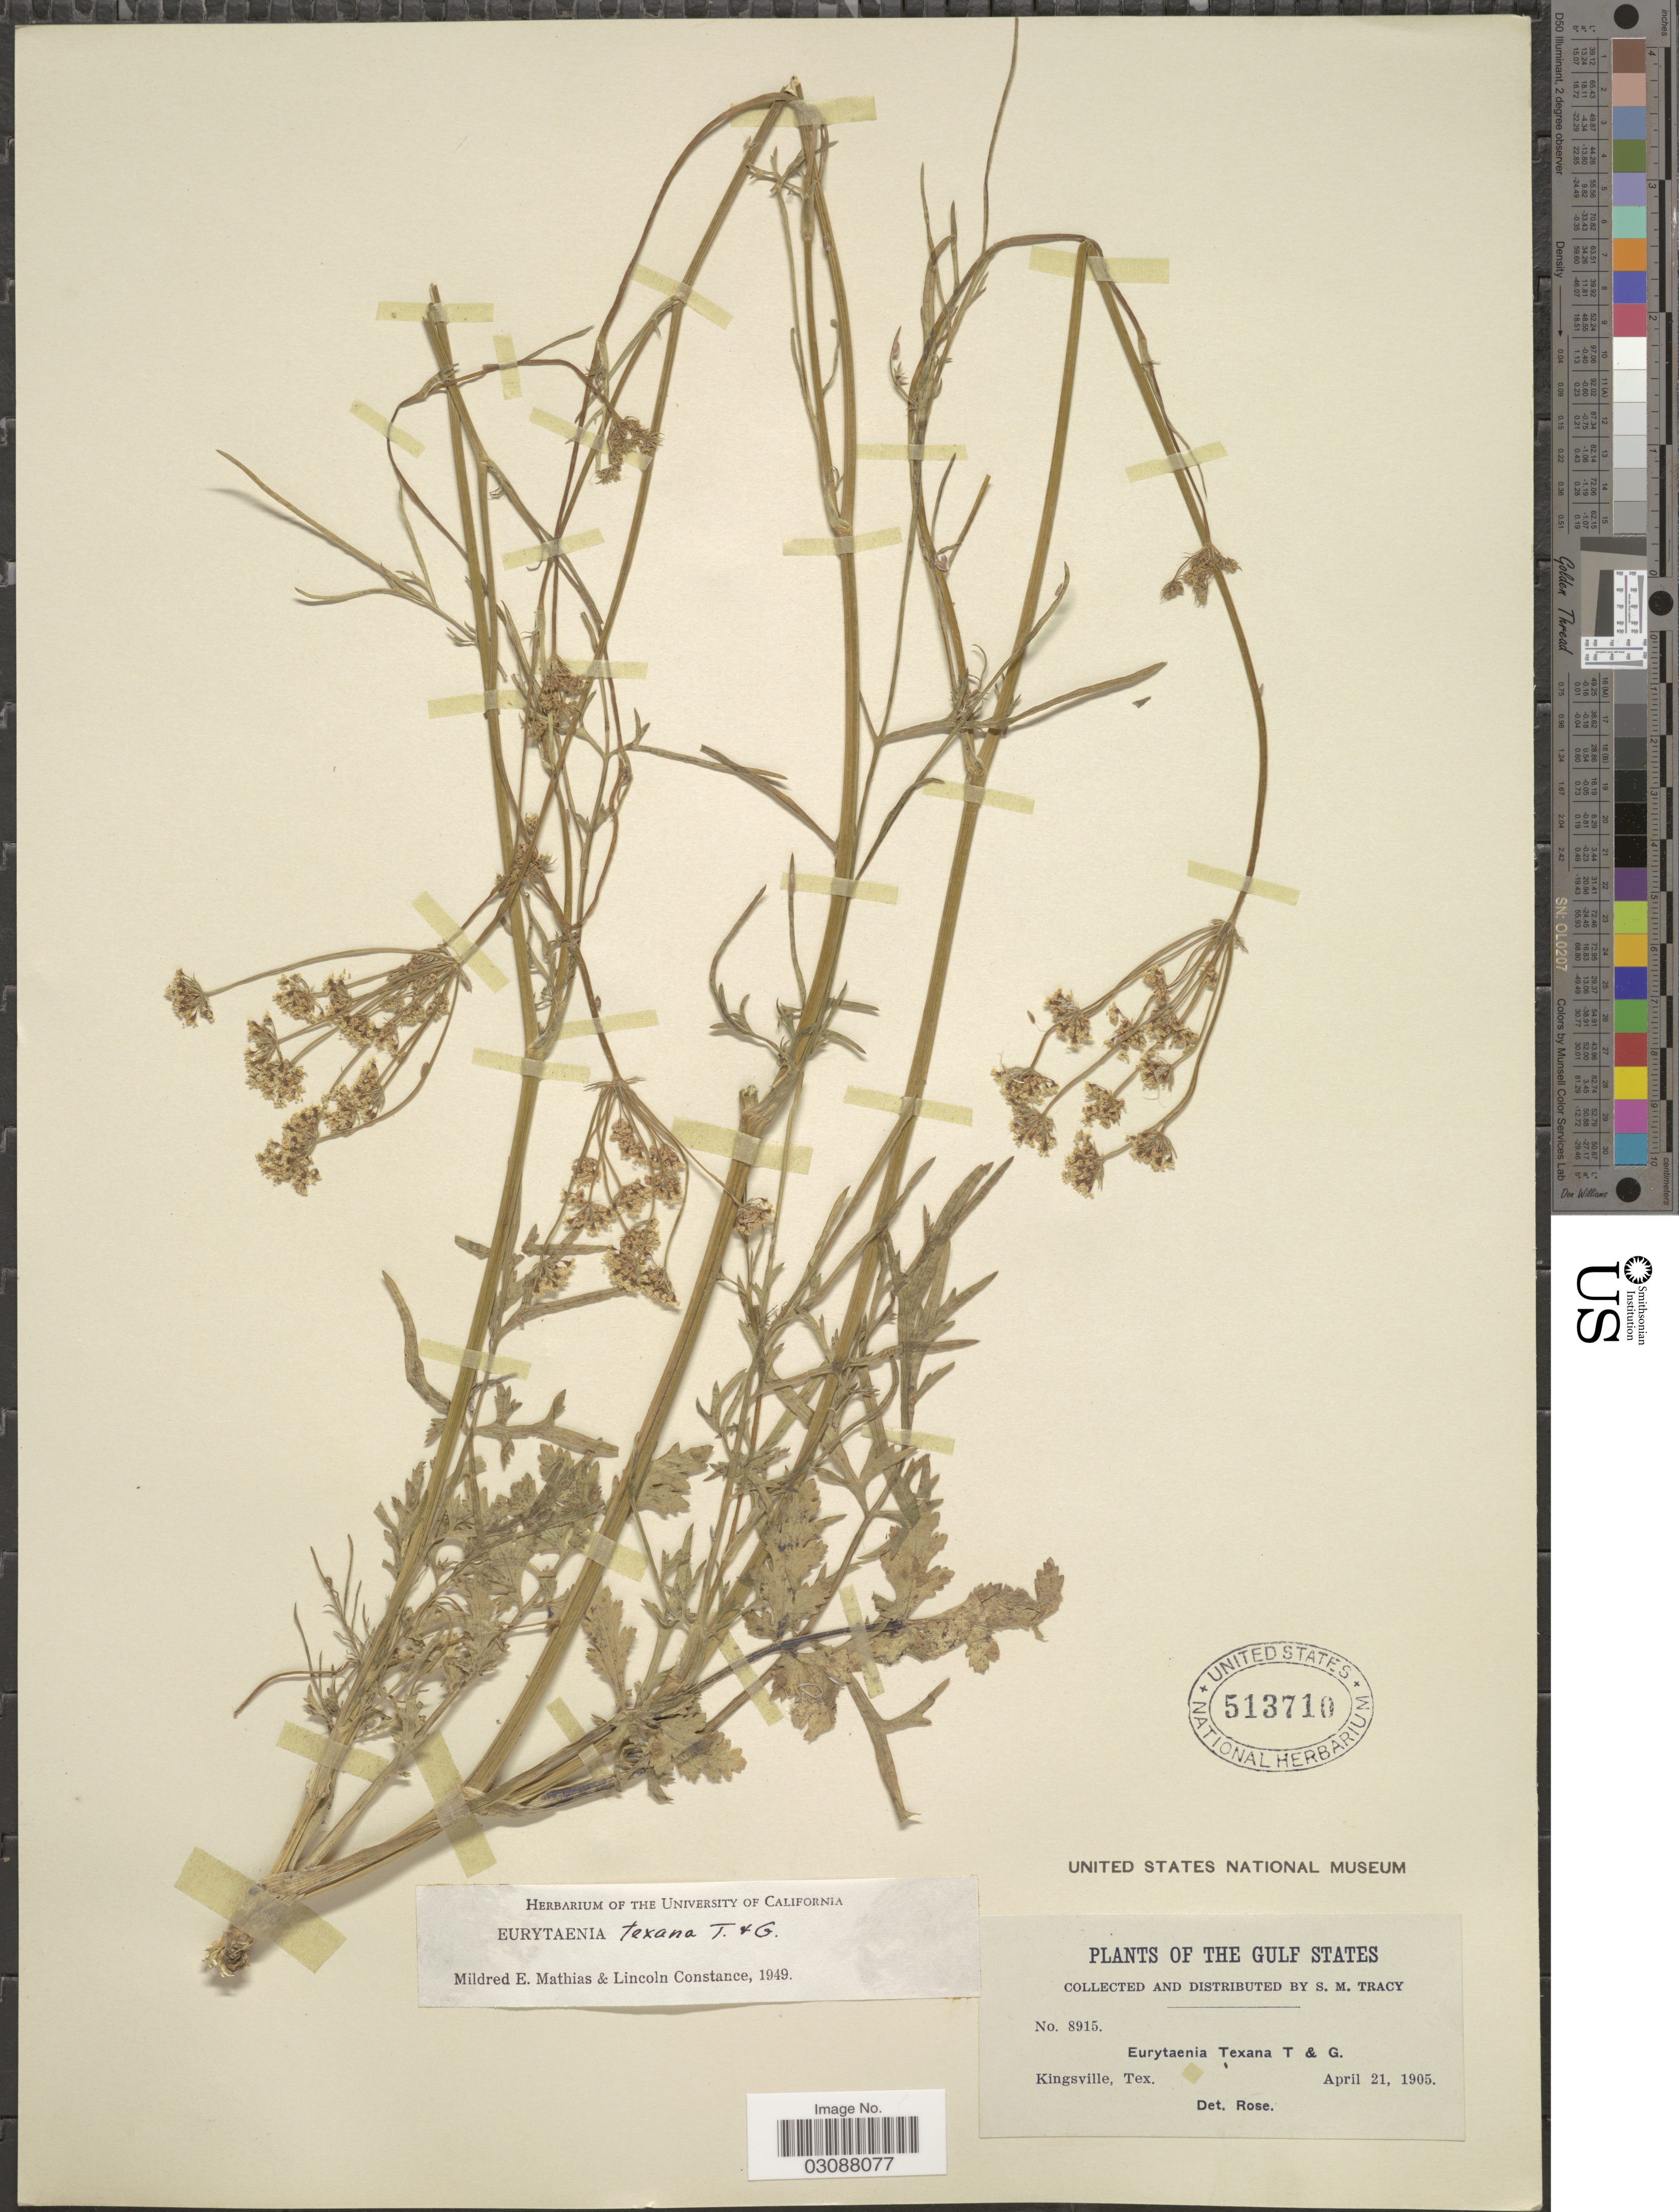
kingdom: Plantae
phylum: Tracheophyta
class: Magnoliopsida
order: Apiales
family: Apiaceae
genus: Eurytaenia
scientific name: Eurytaenia texana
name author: Torr. & A. Gray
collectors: S. M. Tracy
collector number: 8915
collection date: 1905-04-21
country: United States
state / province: Texas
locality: The Gulf States. Kingsville.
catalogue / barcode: US 513710